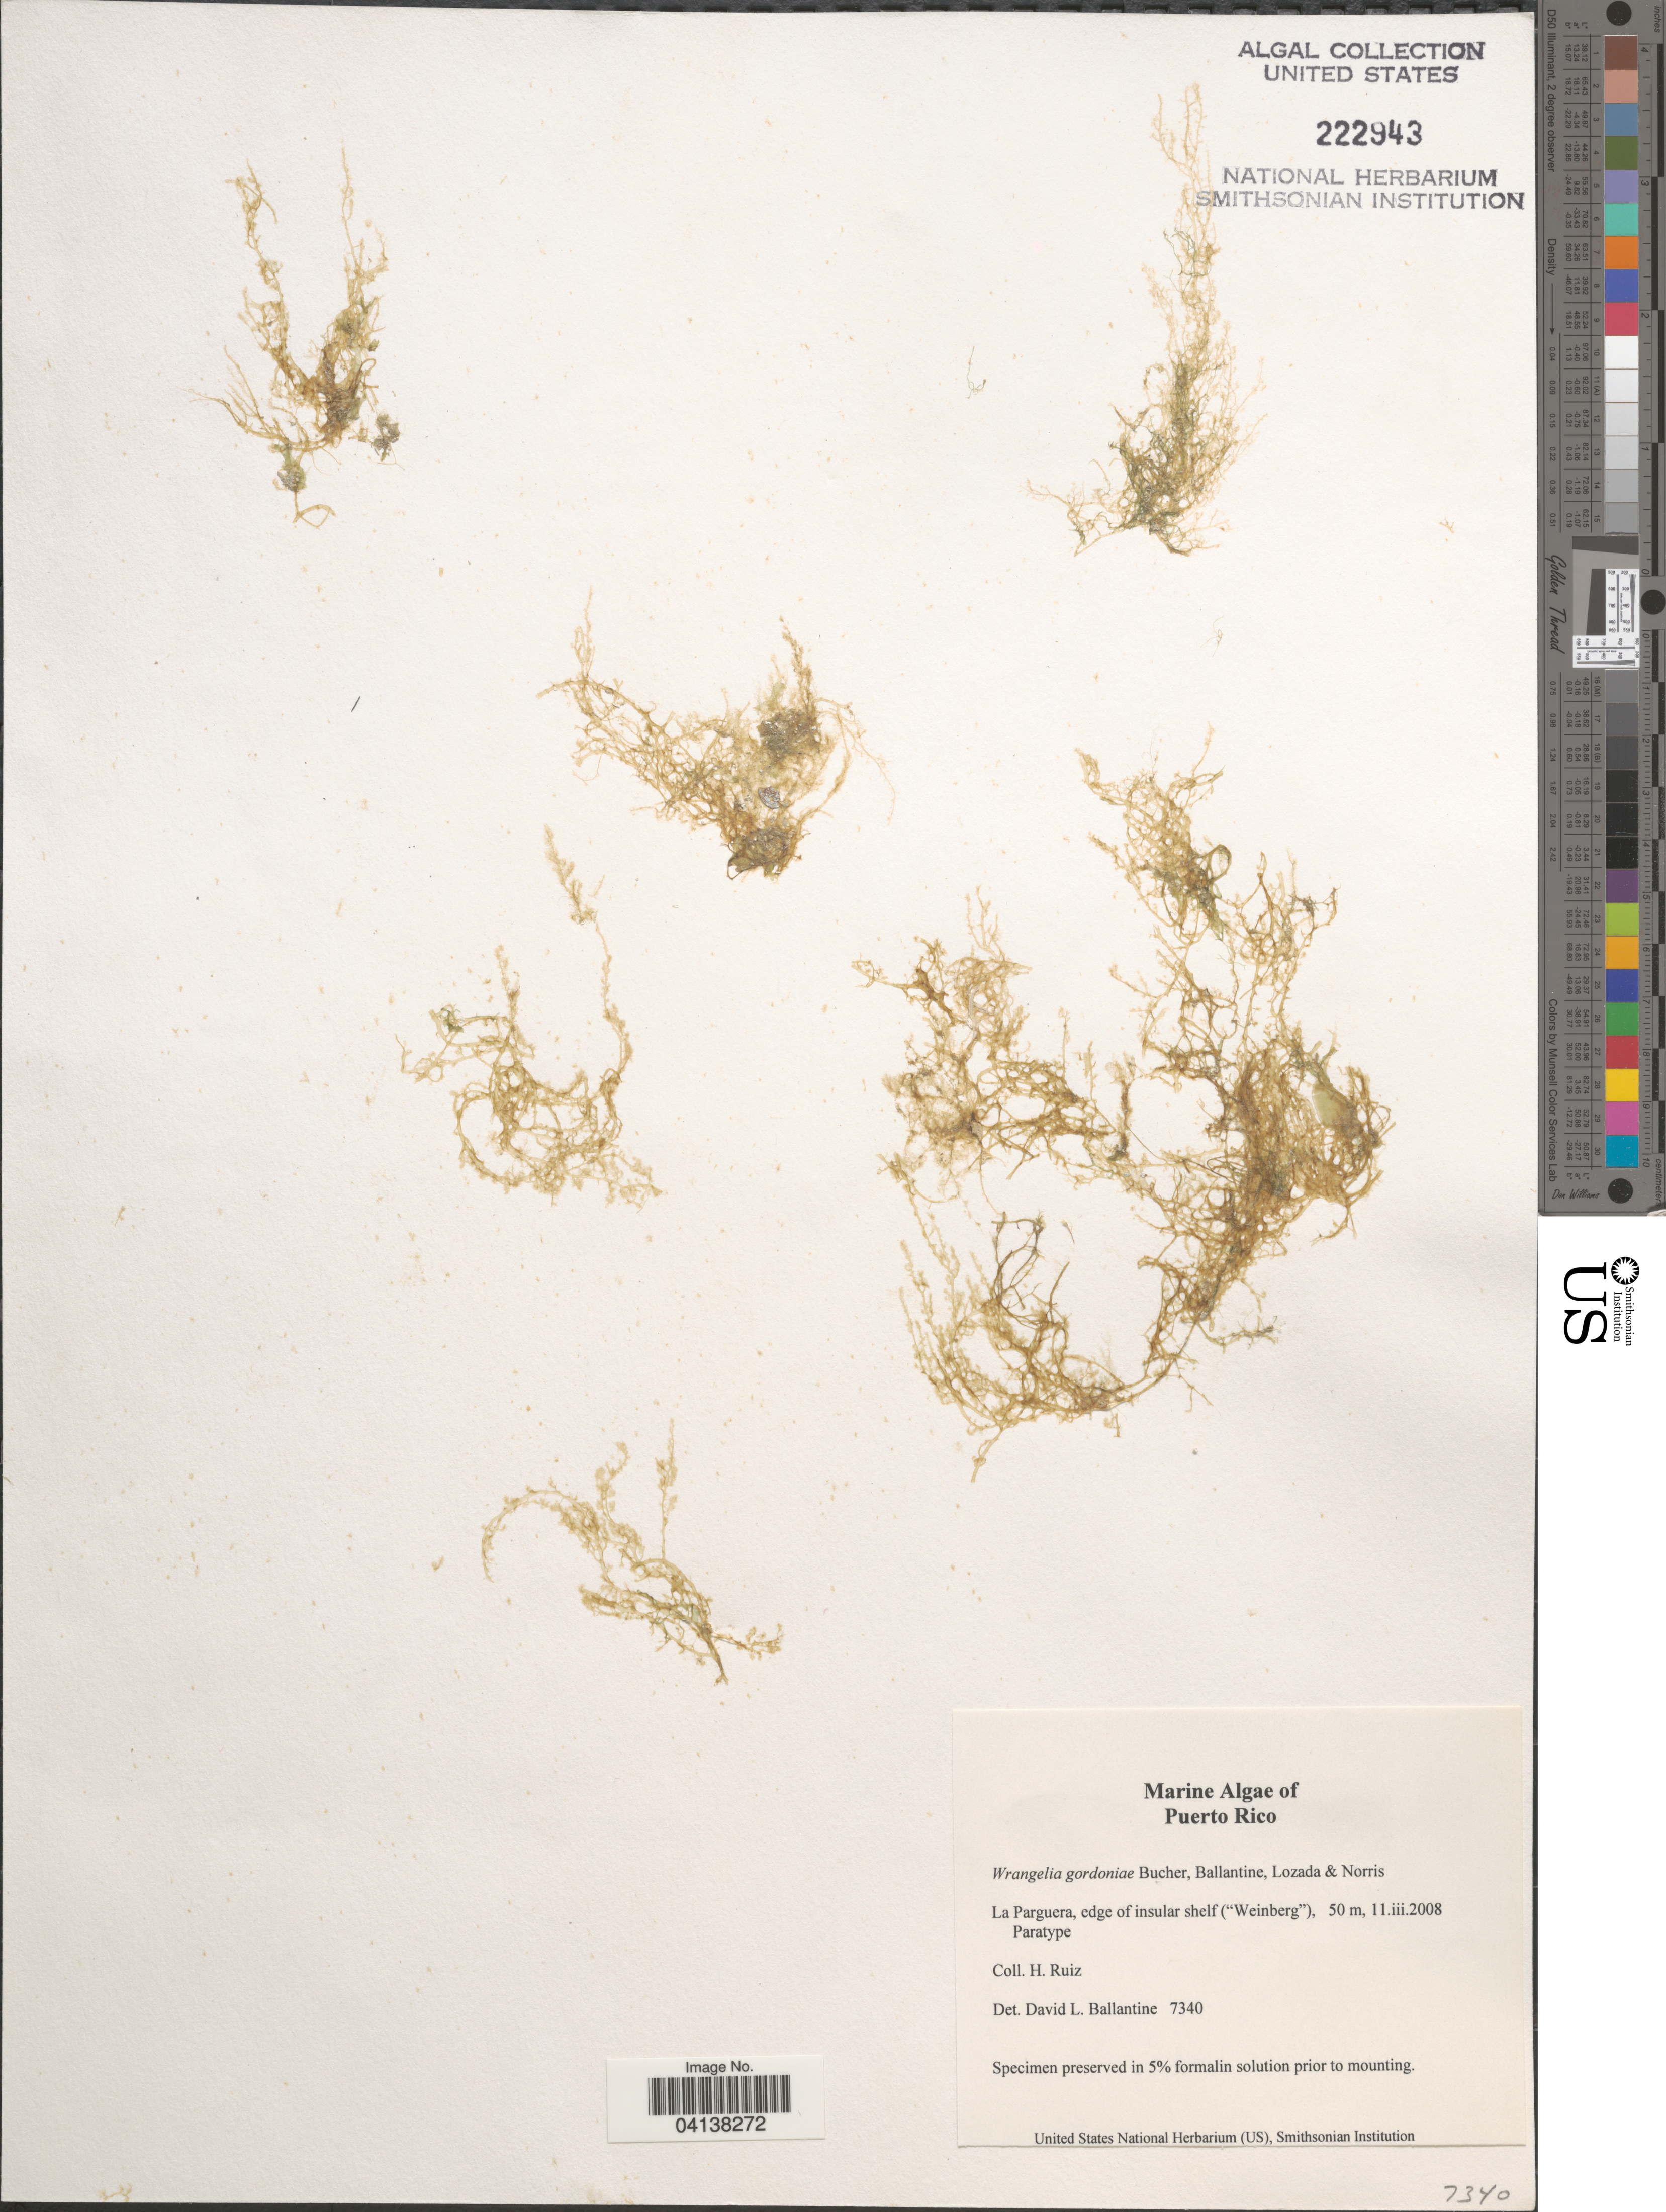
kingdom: Plantae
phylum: Rhodophyta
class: Florideophyceae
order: Ceramiales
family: Wrangeliaceae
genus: Wrangelia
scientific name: Wrangelia gordoniae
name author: K.E. Bucher et al.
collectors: H. Ruiz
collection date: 2008-03-11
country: Puerto Rico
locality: La Parguera, edge of insular shelf ("Weinberg").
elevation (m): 50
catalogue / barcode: US 222943